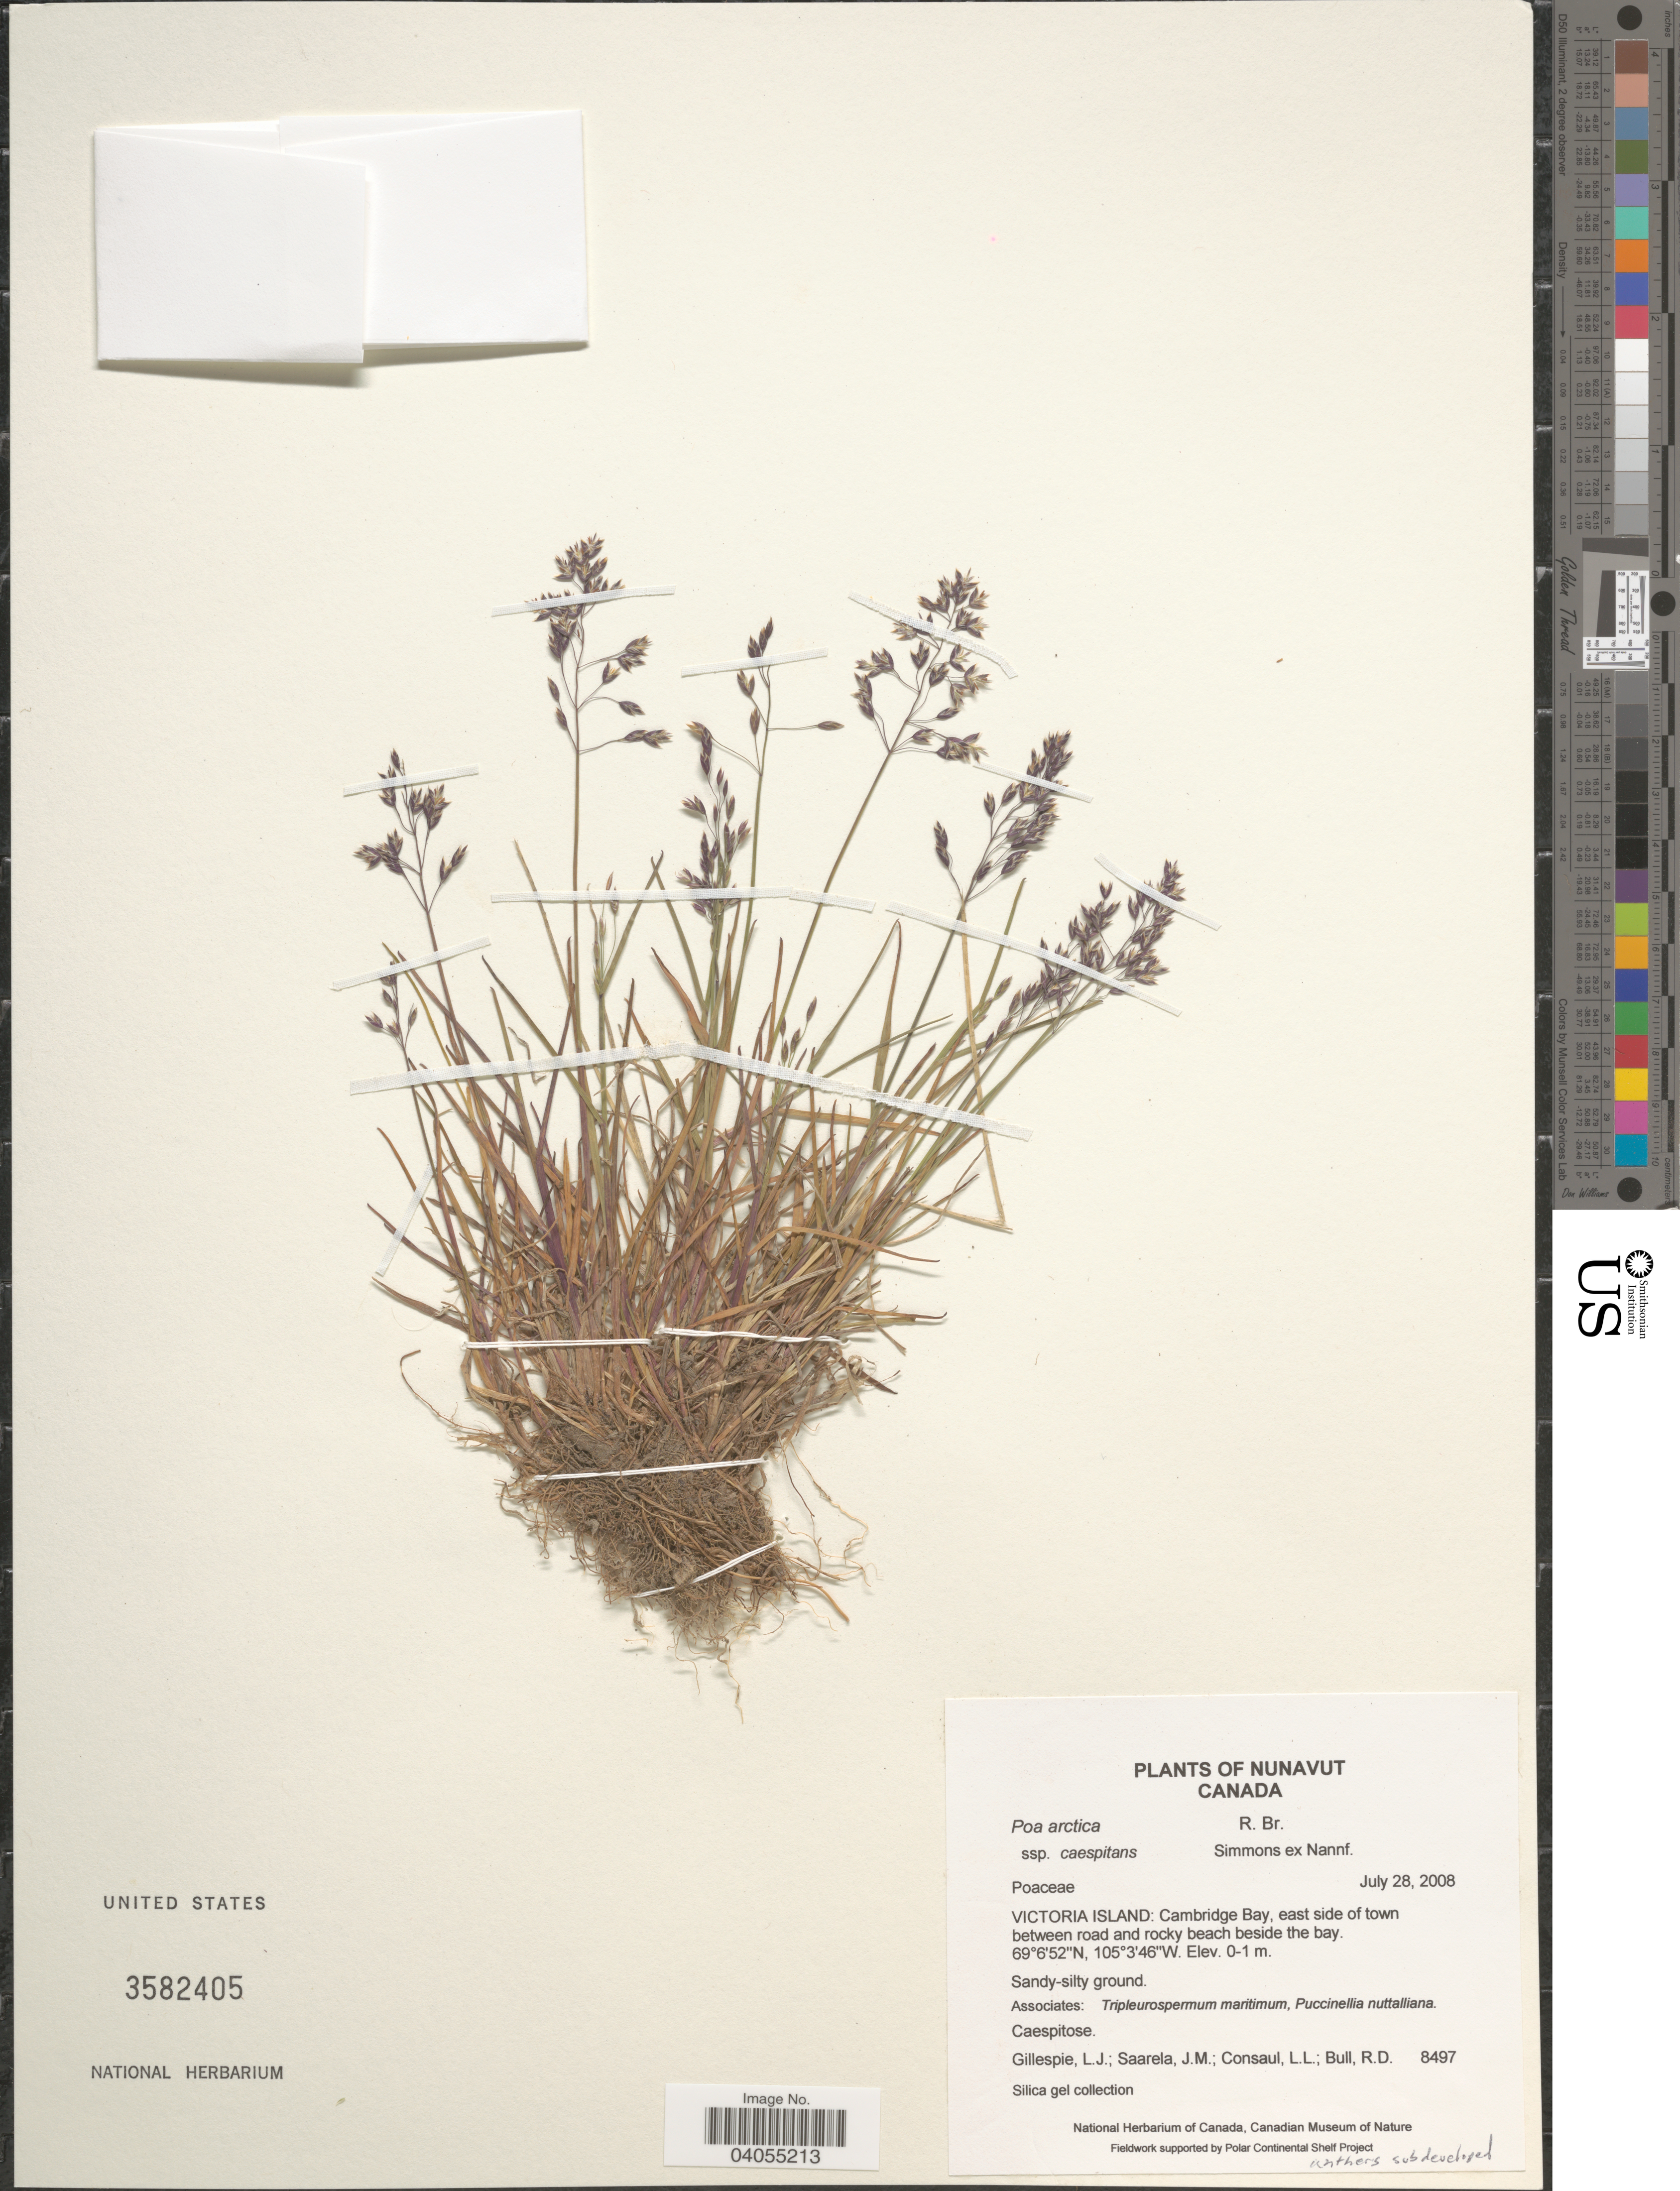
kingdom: Plantae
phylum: Tracheophyta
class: Liliopsida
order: Poales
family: Poaceae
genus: Poa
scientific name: Poa arctica subsp. caespitans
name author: Simmons ex Nannf.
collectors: L. Gillespie, J. Saarela, L. Consaul & R. Bull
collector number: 8497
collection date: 2008-07-28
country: Canada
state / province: Nunavut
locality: Victoria Island: Cambridge Bay, east side of town between road and rocky beach beside the bay.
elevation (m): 0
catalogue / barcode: US 3582405